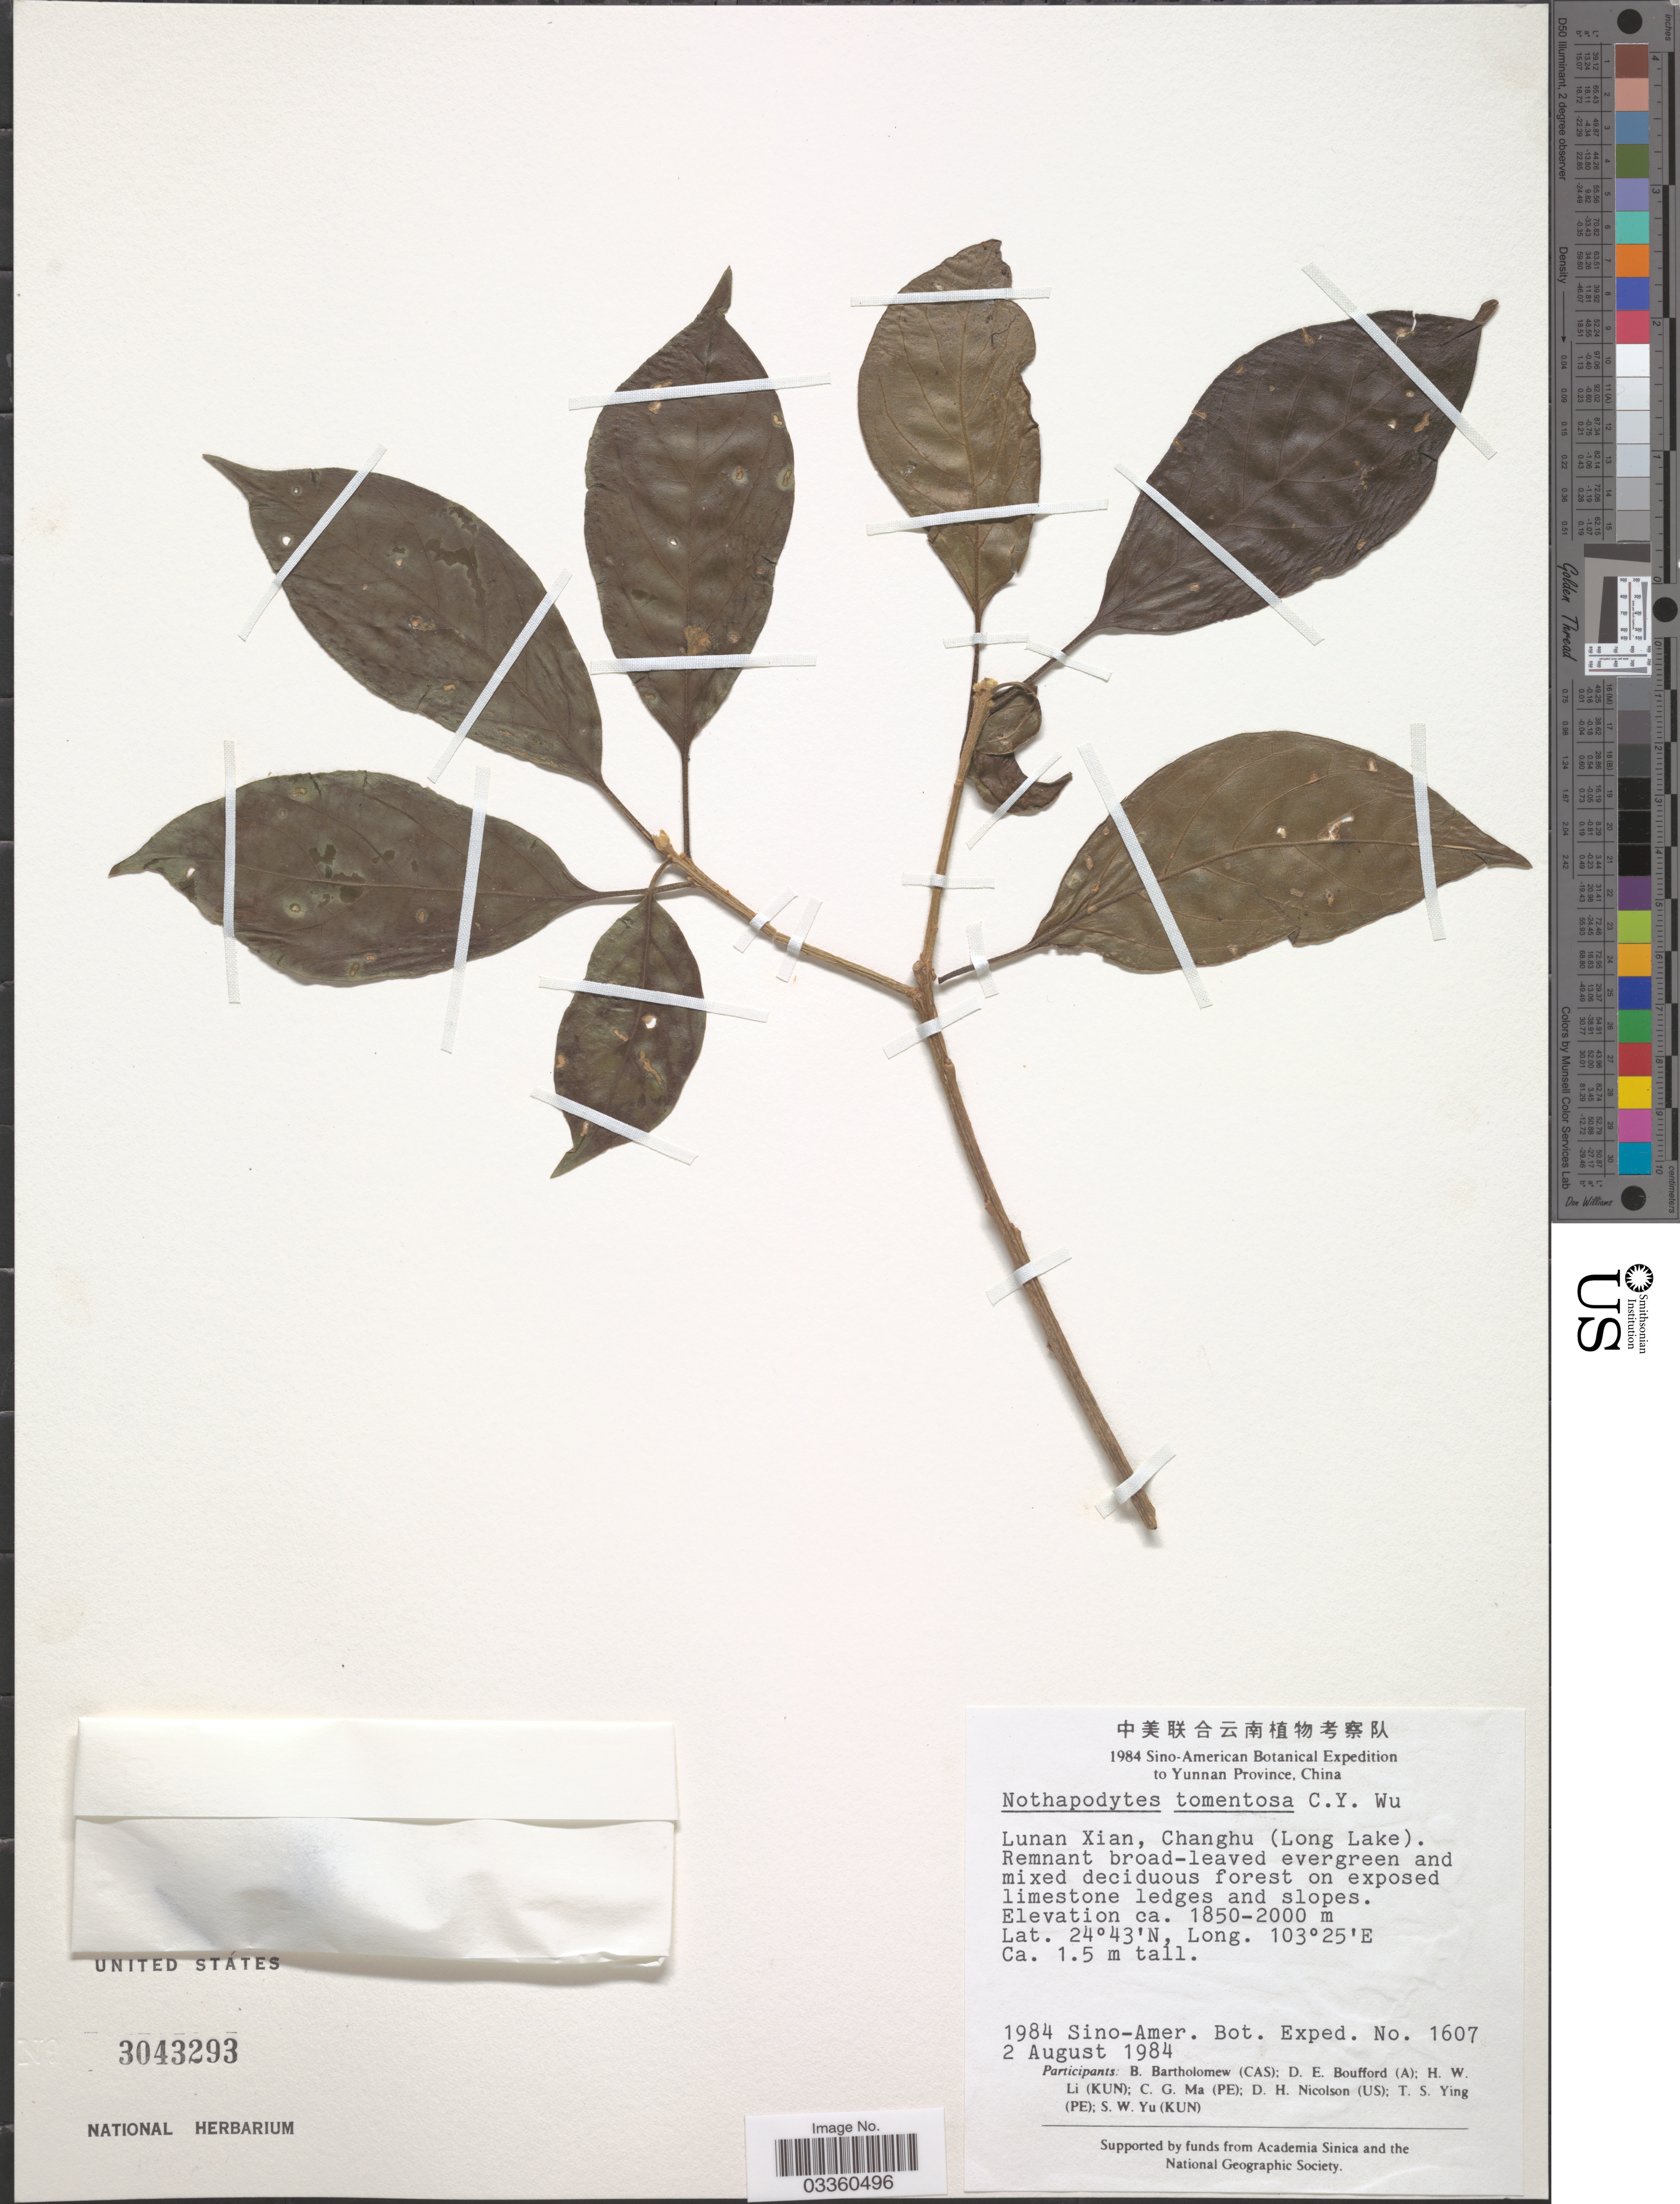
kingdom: Plantae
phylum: Tracheophyta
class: Magnoliopsida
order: Icacinales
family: Icacinaceae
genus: Nothapodytes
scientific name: Nothapodytes tomentosa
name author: C.Y. Wu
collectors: Sino-Amer. Bot. Exped. 1984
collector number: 1607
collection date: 1984-08-02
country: China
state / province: Yunnan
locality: Lunan Xian, Changhu (Long Lake).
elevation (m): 1850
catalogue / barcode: US 3043293